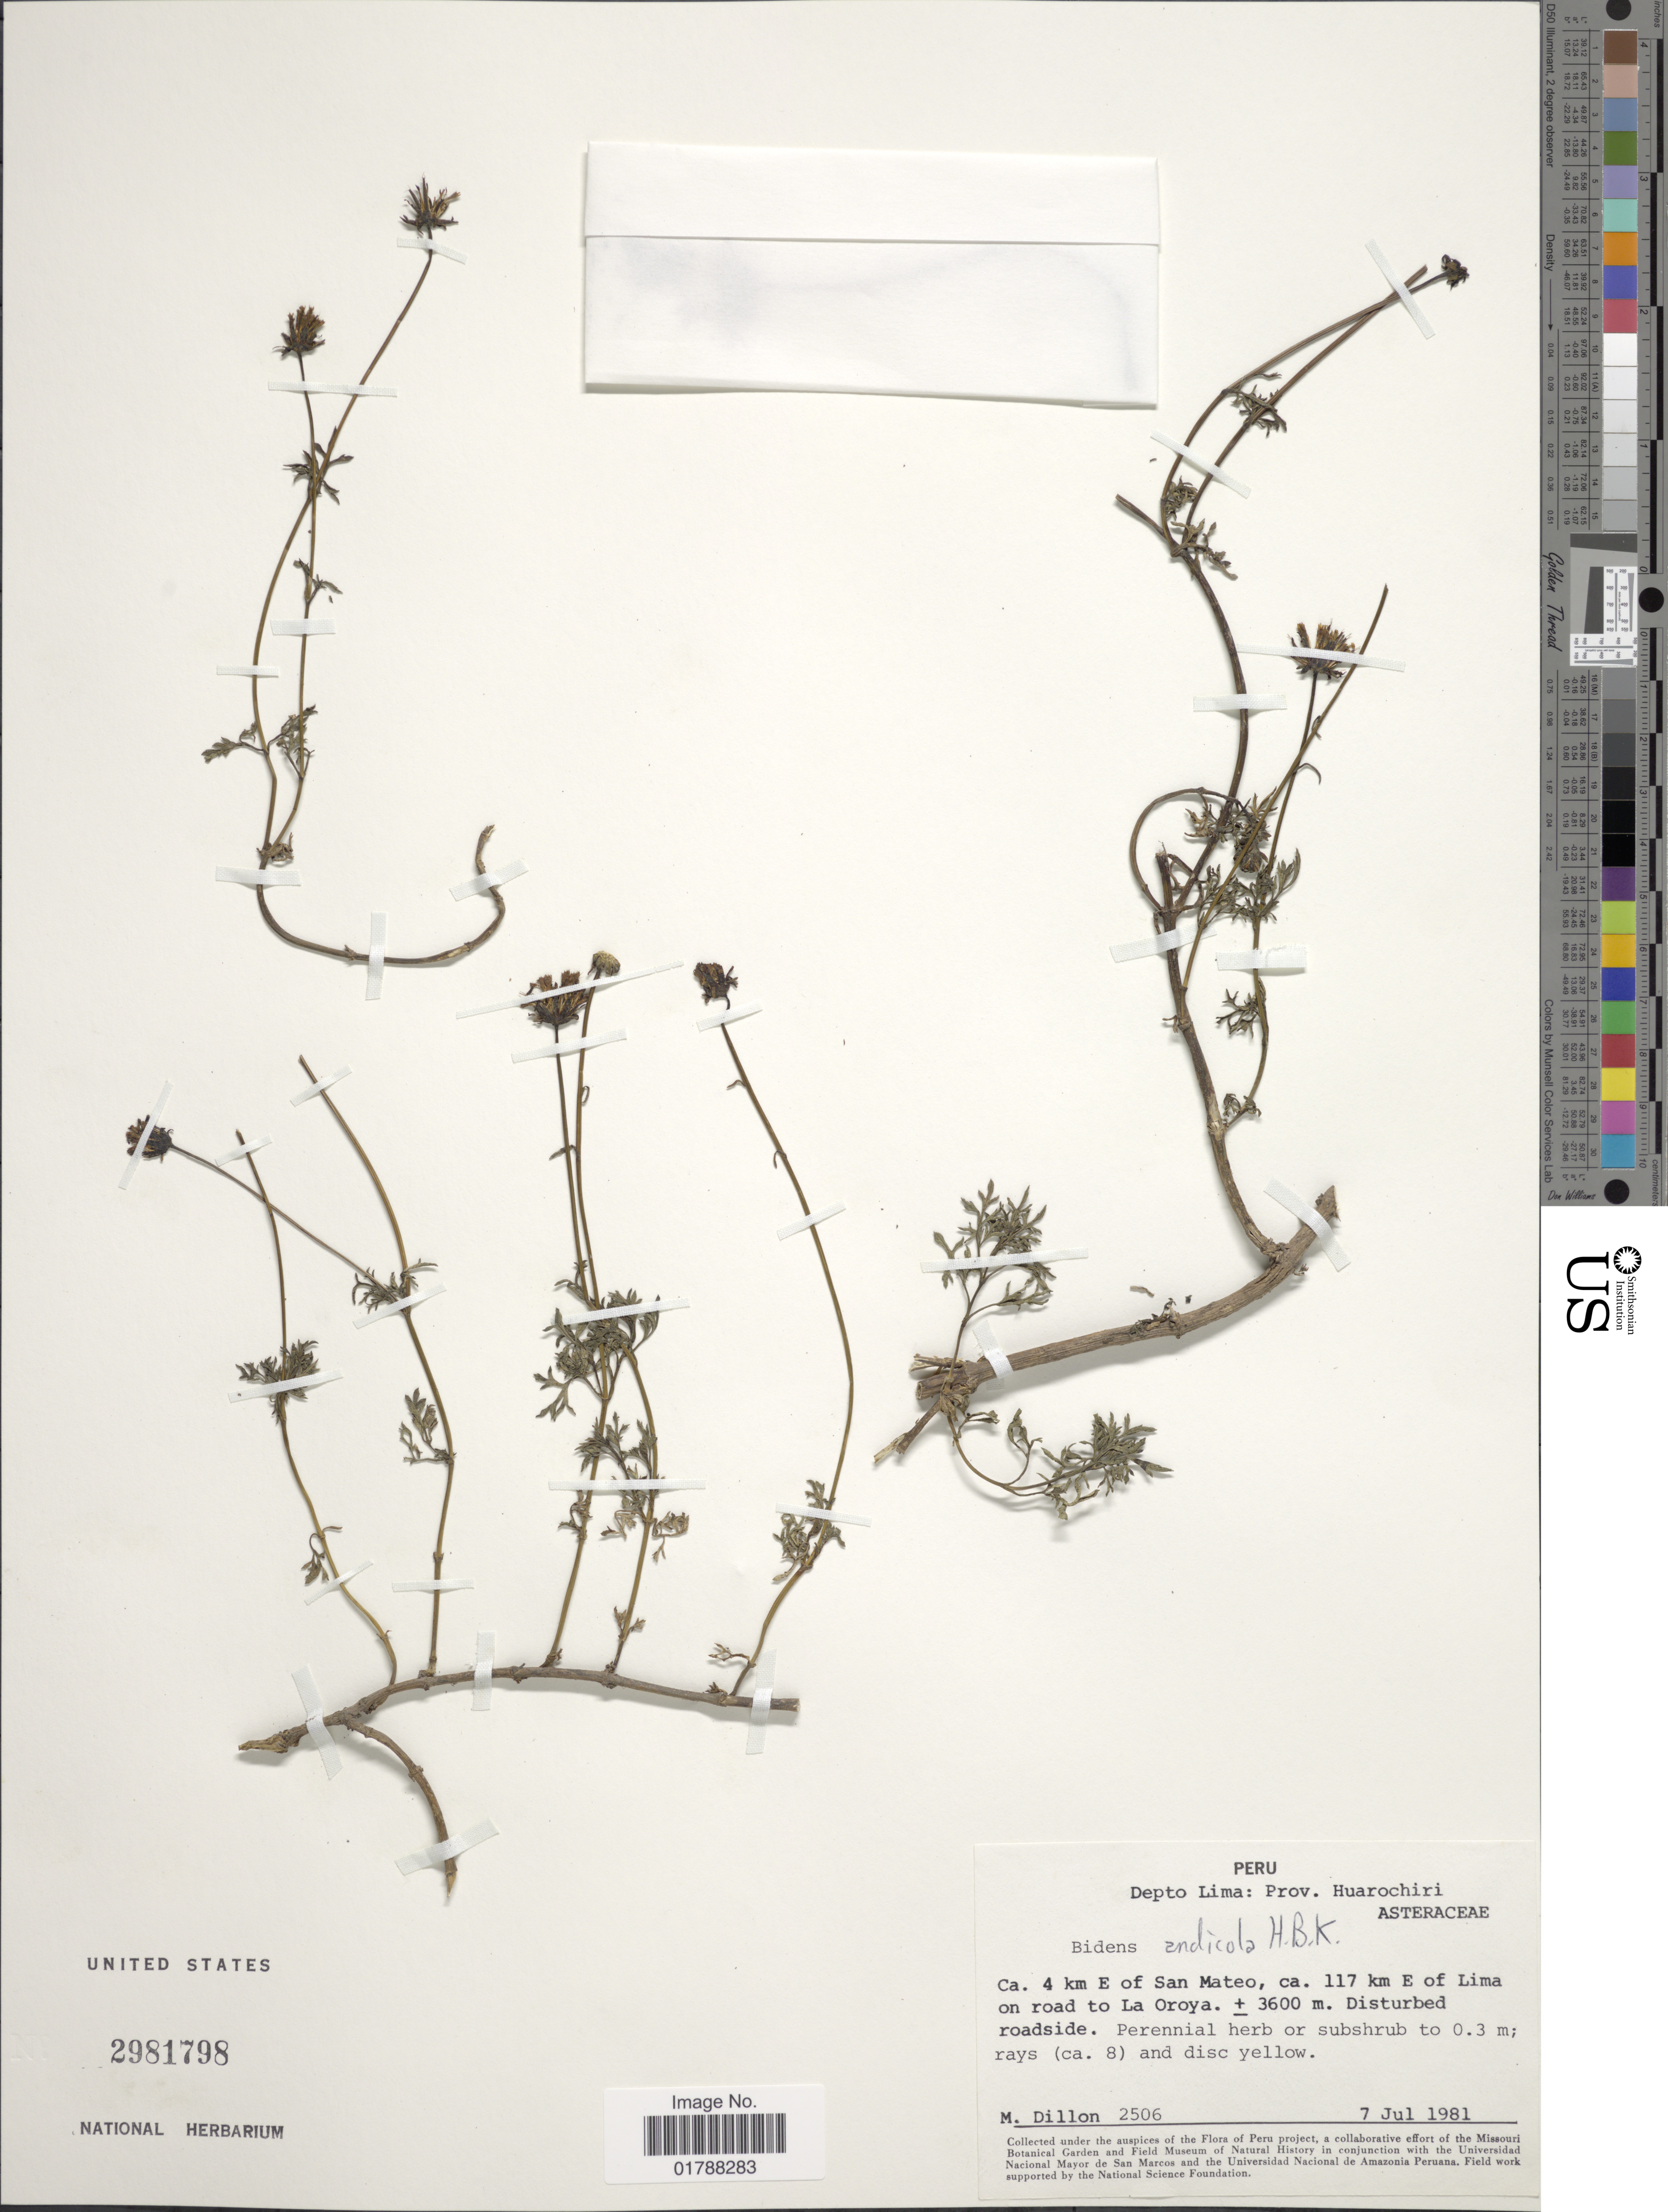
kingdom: Plantae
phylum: Tracheophyta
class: Magnoliopsida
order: Asterales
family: Asteraceae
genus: Bidens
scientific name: Bidens andicola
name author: Kunth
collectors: M. O. Dillon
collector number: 2506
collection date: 1981-07-07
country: Peru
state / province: Lima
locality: Prov. Huarochiri. Ca. 4 km E of San Mateo, ca. 117 km E of Lima on road to La Oroya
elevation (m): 3600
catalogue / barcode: US 2981798